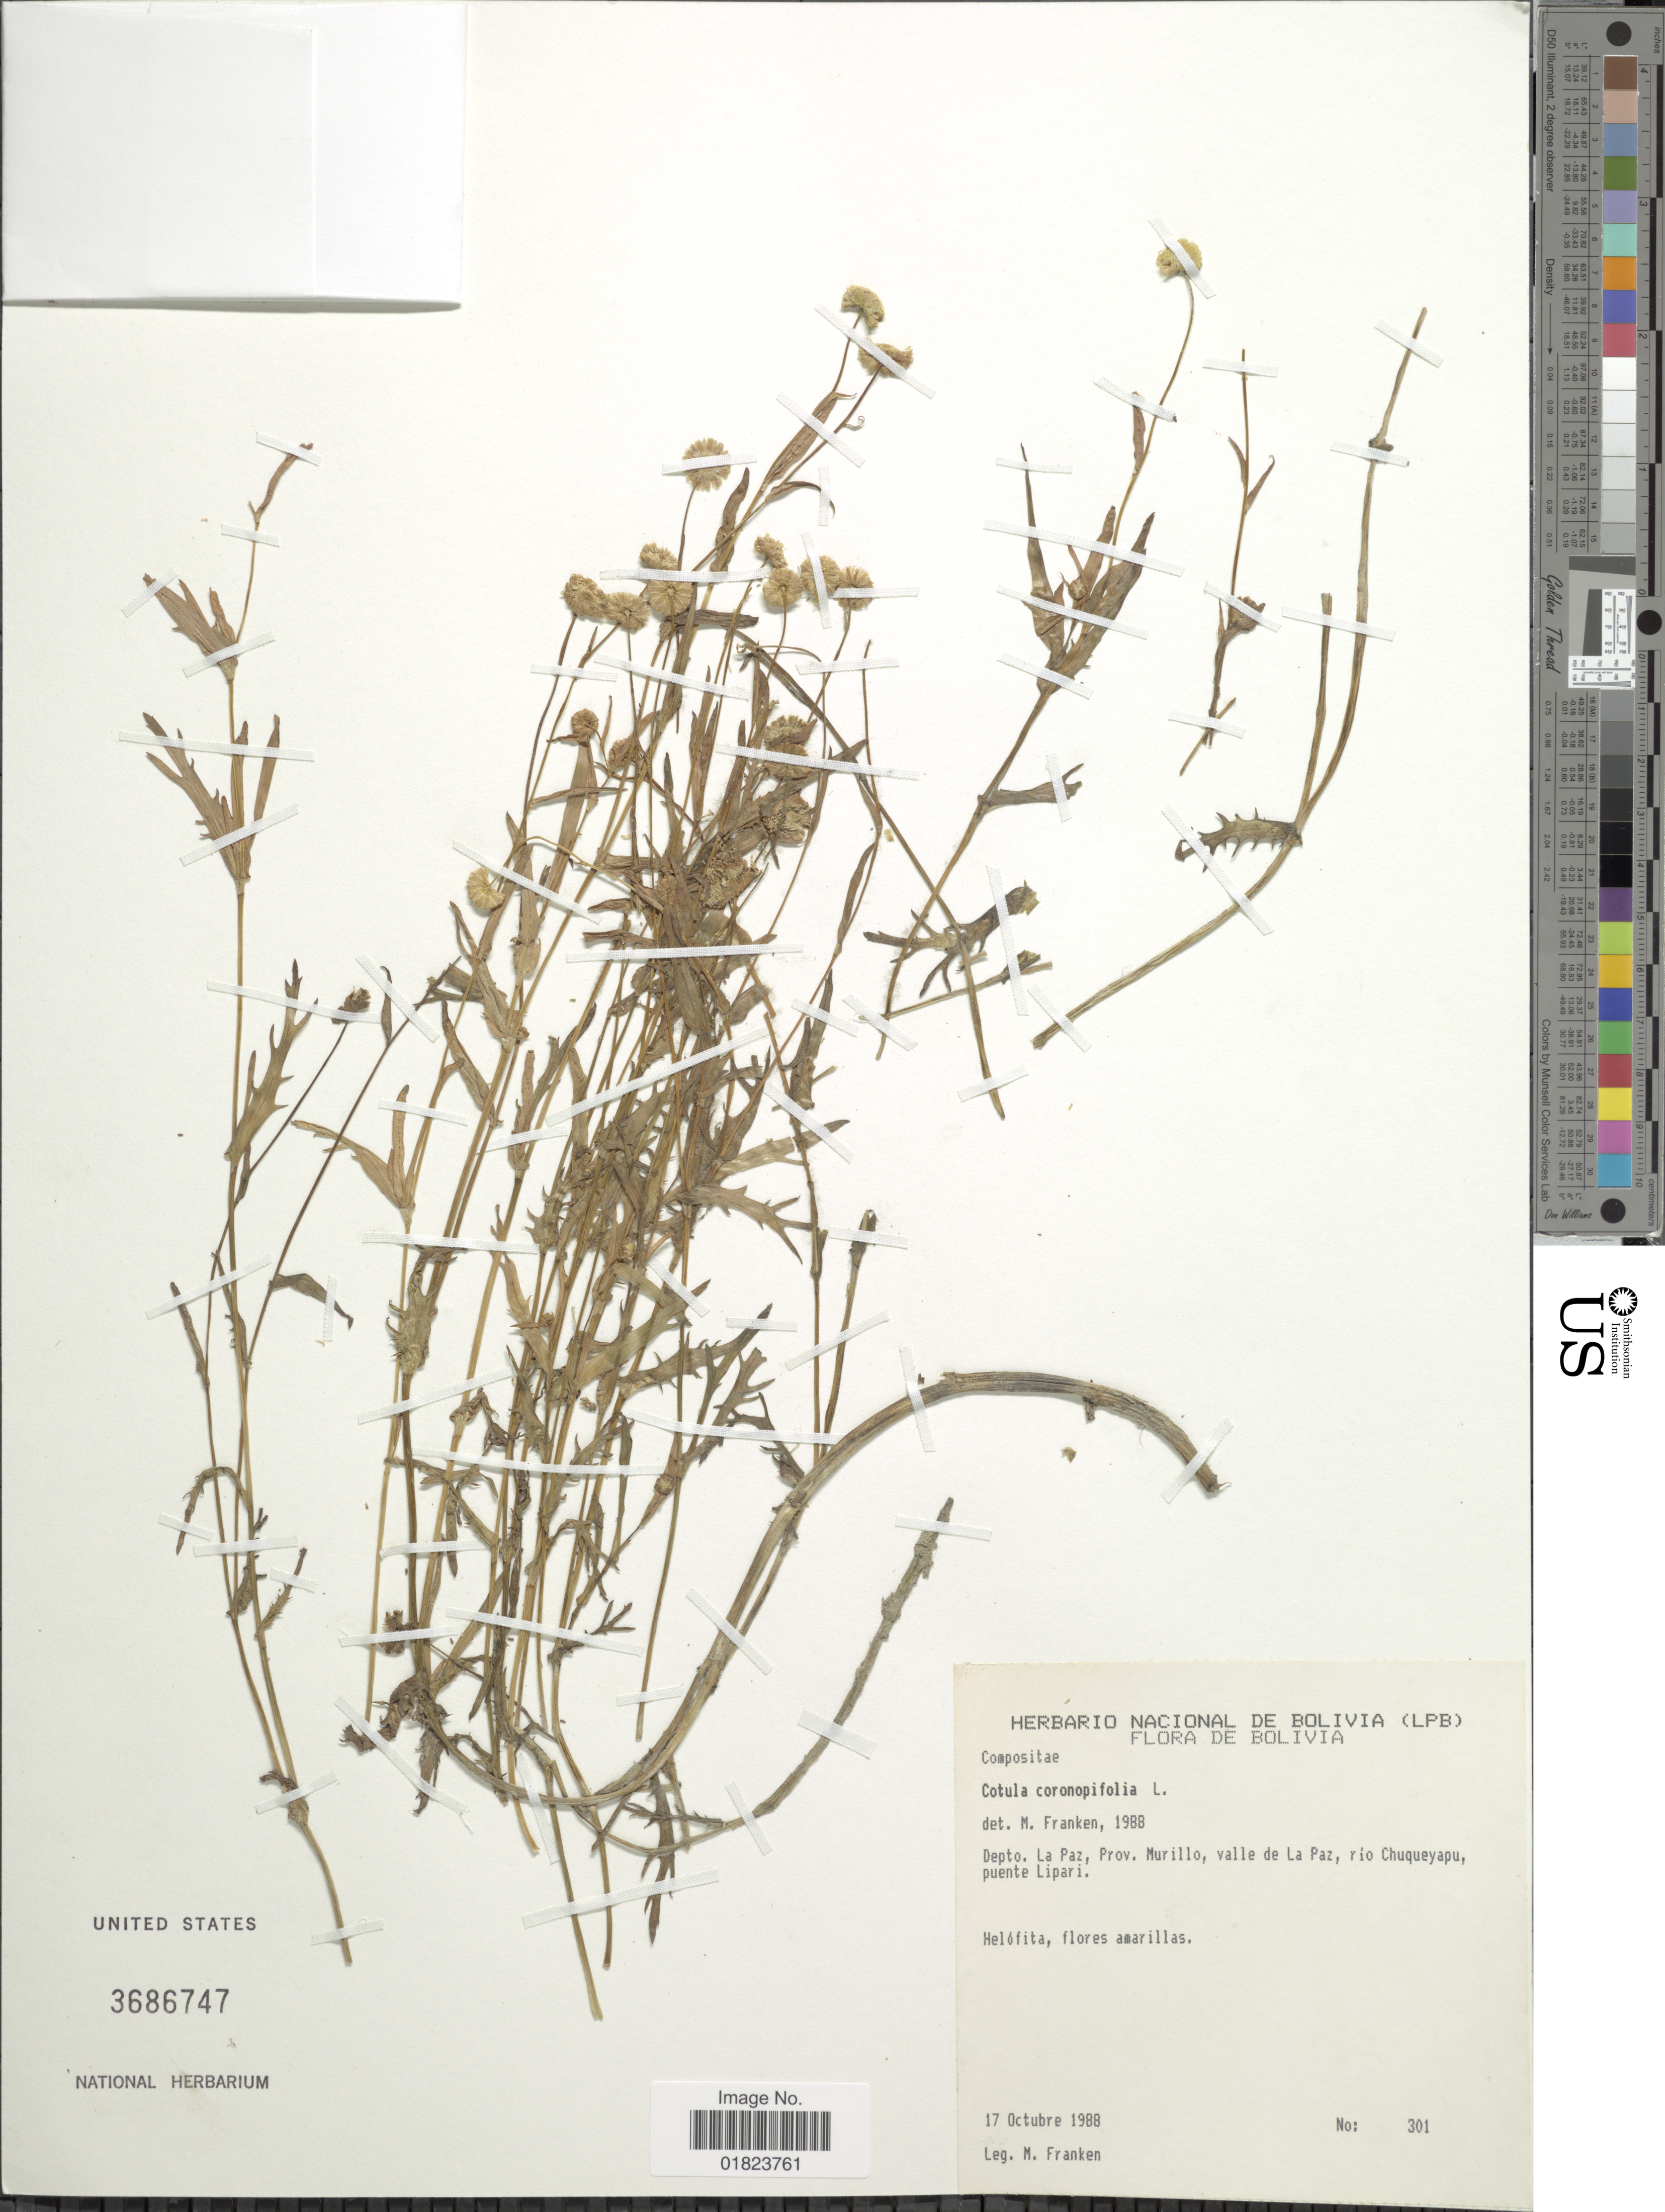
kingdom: Plantae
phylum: Tracheophyta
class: Magnoliopsida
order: Asterales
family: Asteraceae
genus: Cotula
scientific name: Cotula coronopifolia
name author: L.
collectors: M. Franken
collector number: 301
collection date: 1988-10-17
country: Bolivia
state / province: La Paz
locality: Depto. La Paz, Prov. Murillo, valle de La Paz. rio Chuqueyapu, puente Lipari.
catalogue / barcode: US 3686747